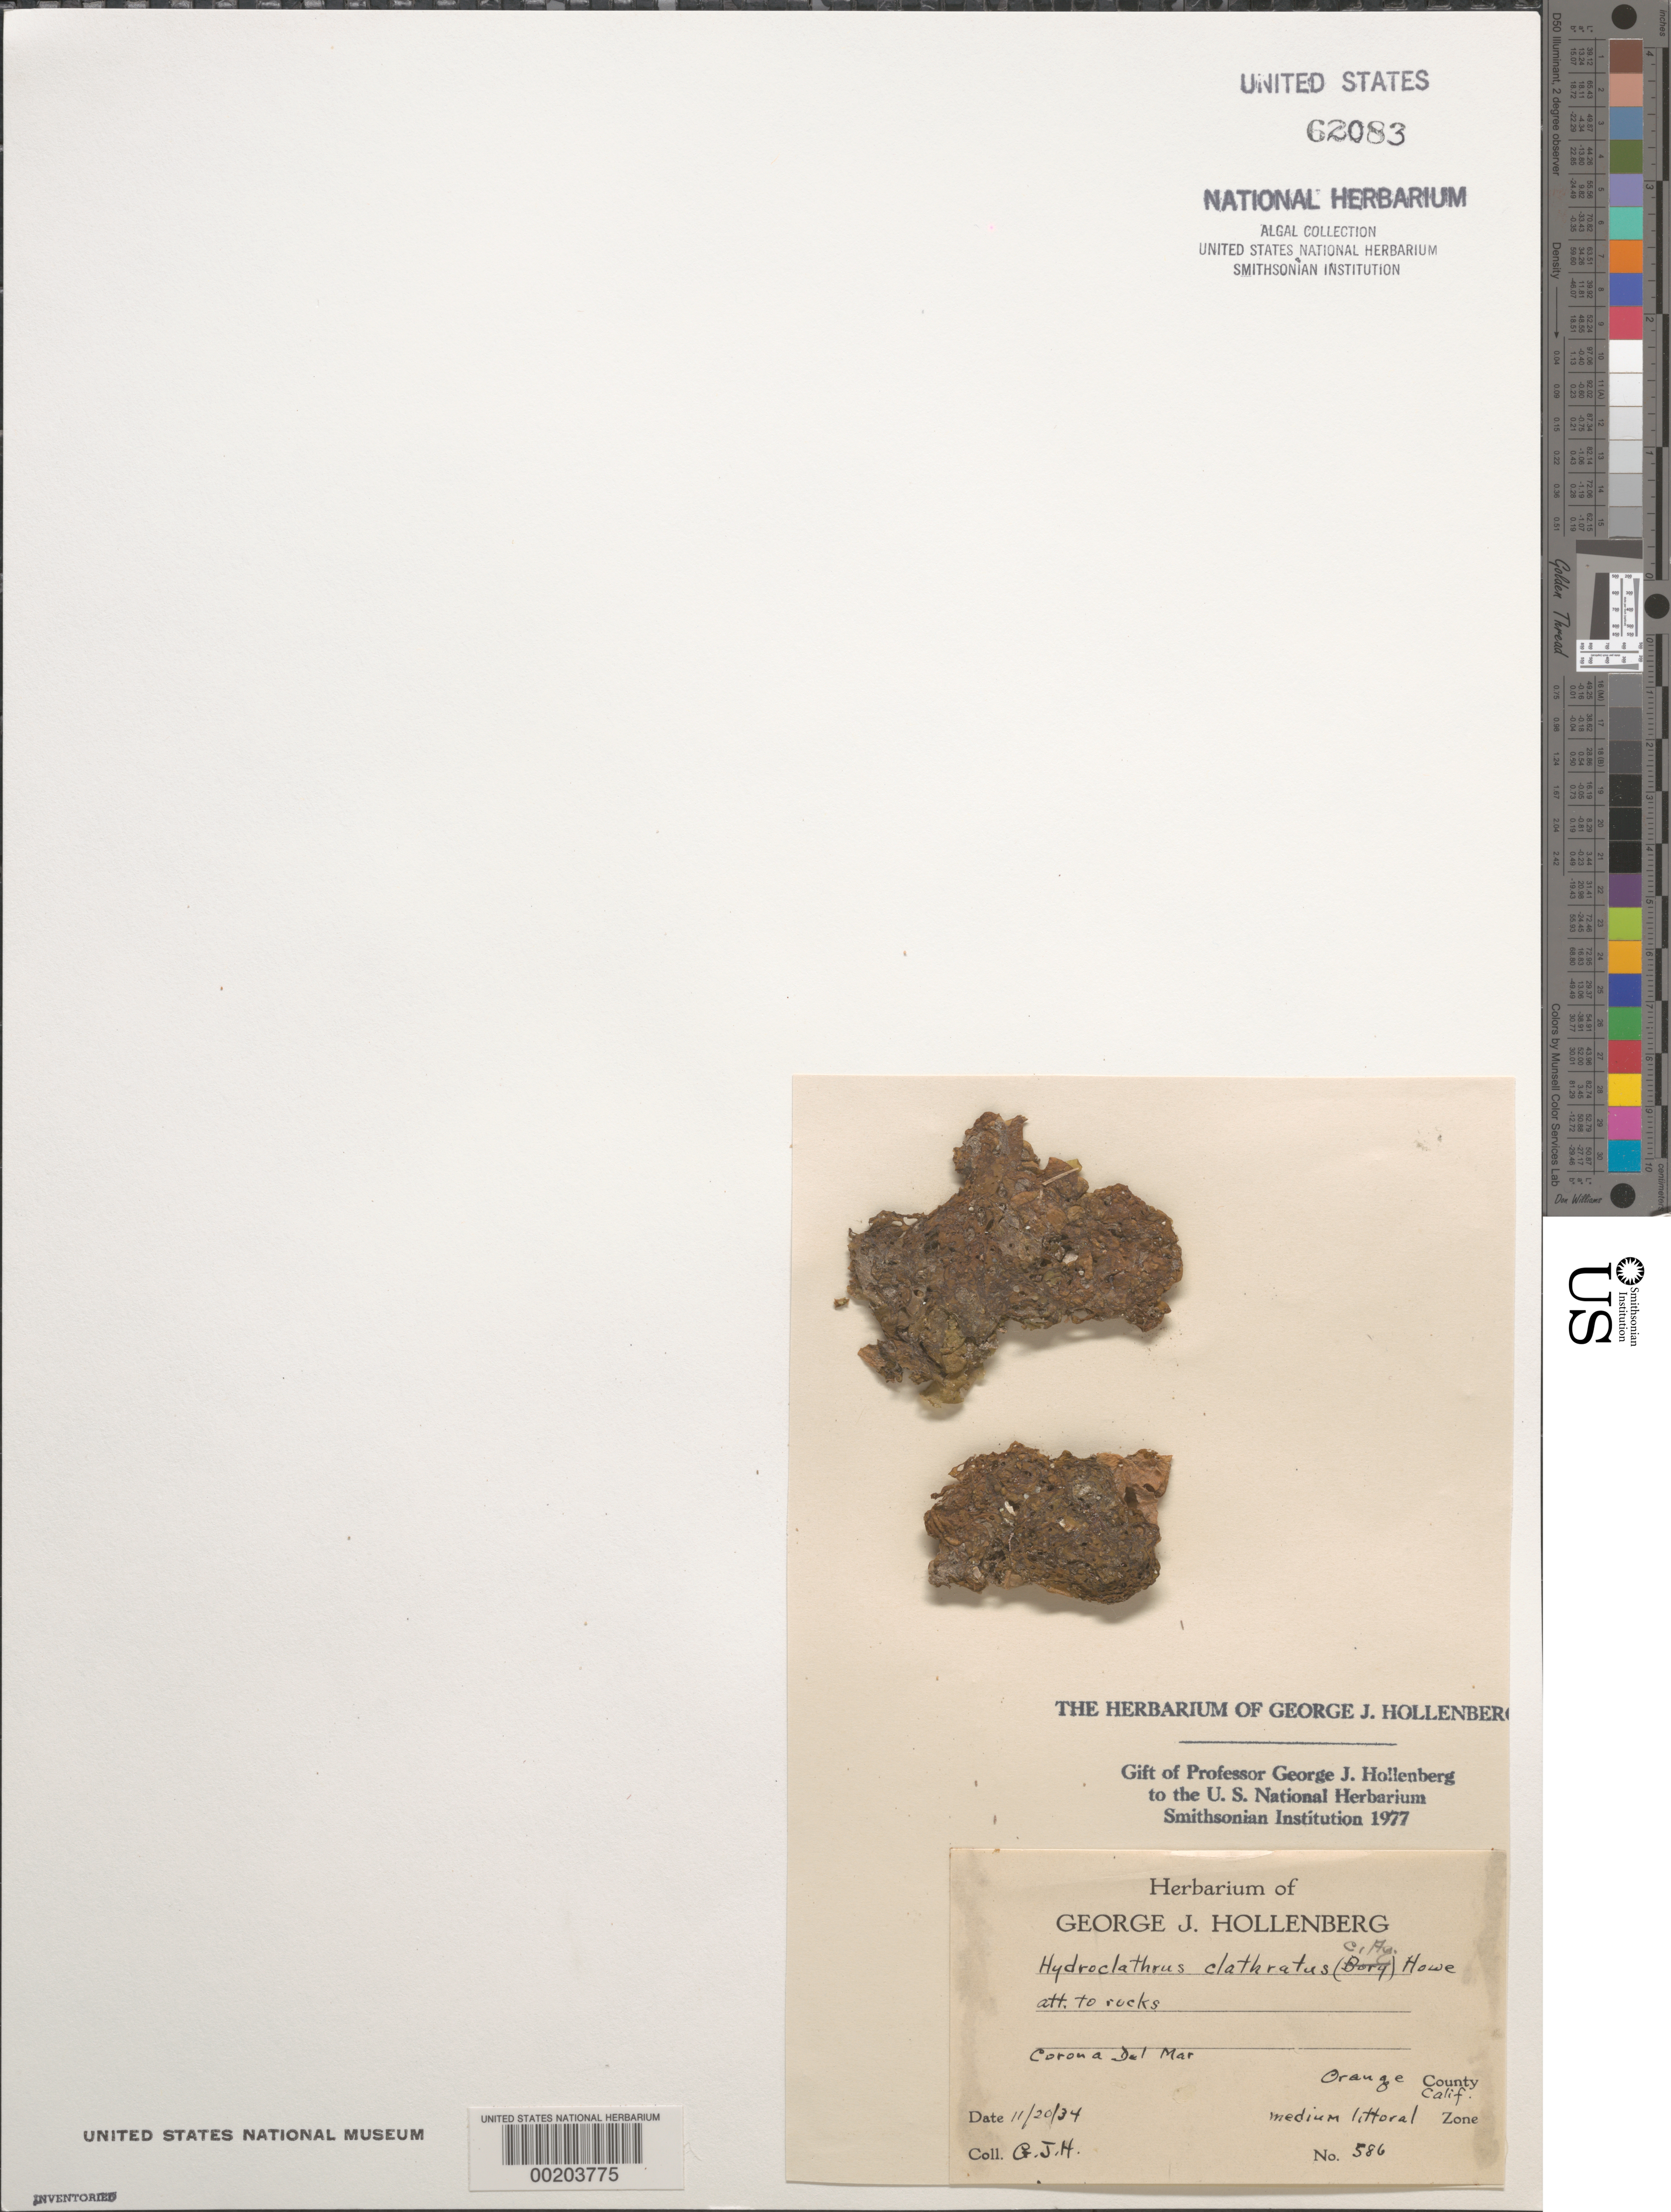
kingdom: Chromista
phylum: Ochrophyta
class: Phaeophyceae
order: Scytosiphonales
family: Scytosiphonaceae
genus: Hydroclathrus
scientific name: Hydroclathrus clathratus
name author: (C. Agardh) M. Howe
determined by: Hollenberg, George J.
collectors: G. Hollenberg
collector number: GJH 586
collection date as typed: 20 Nov 1934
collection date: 1934-11-20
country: United States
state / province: California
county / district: Orange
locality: Corona del Mar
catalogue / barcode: US 62083